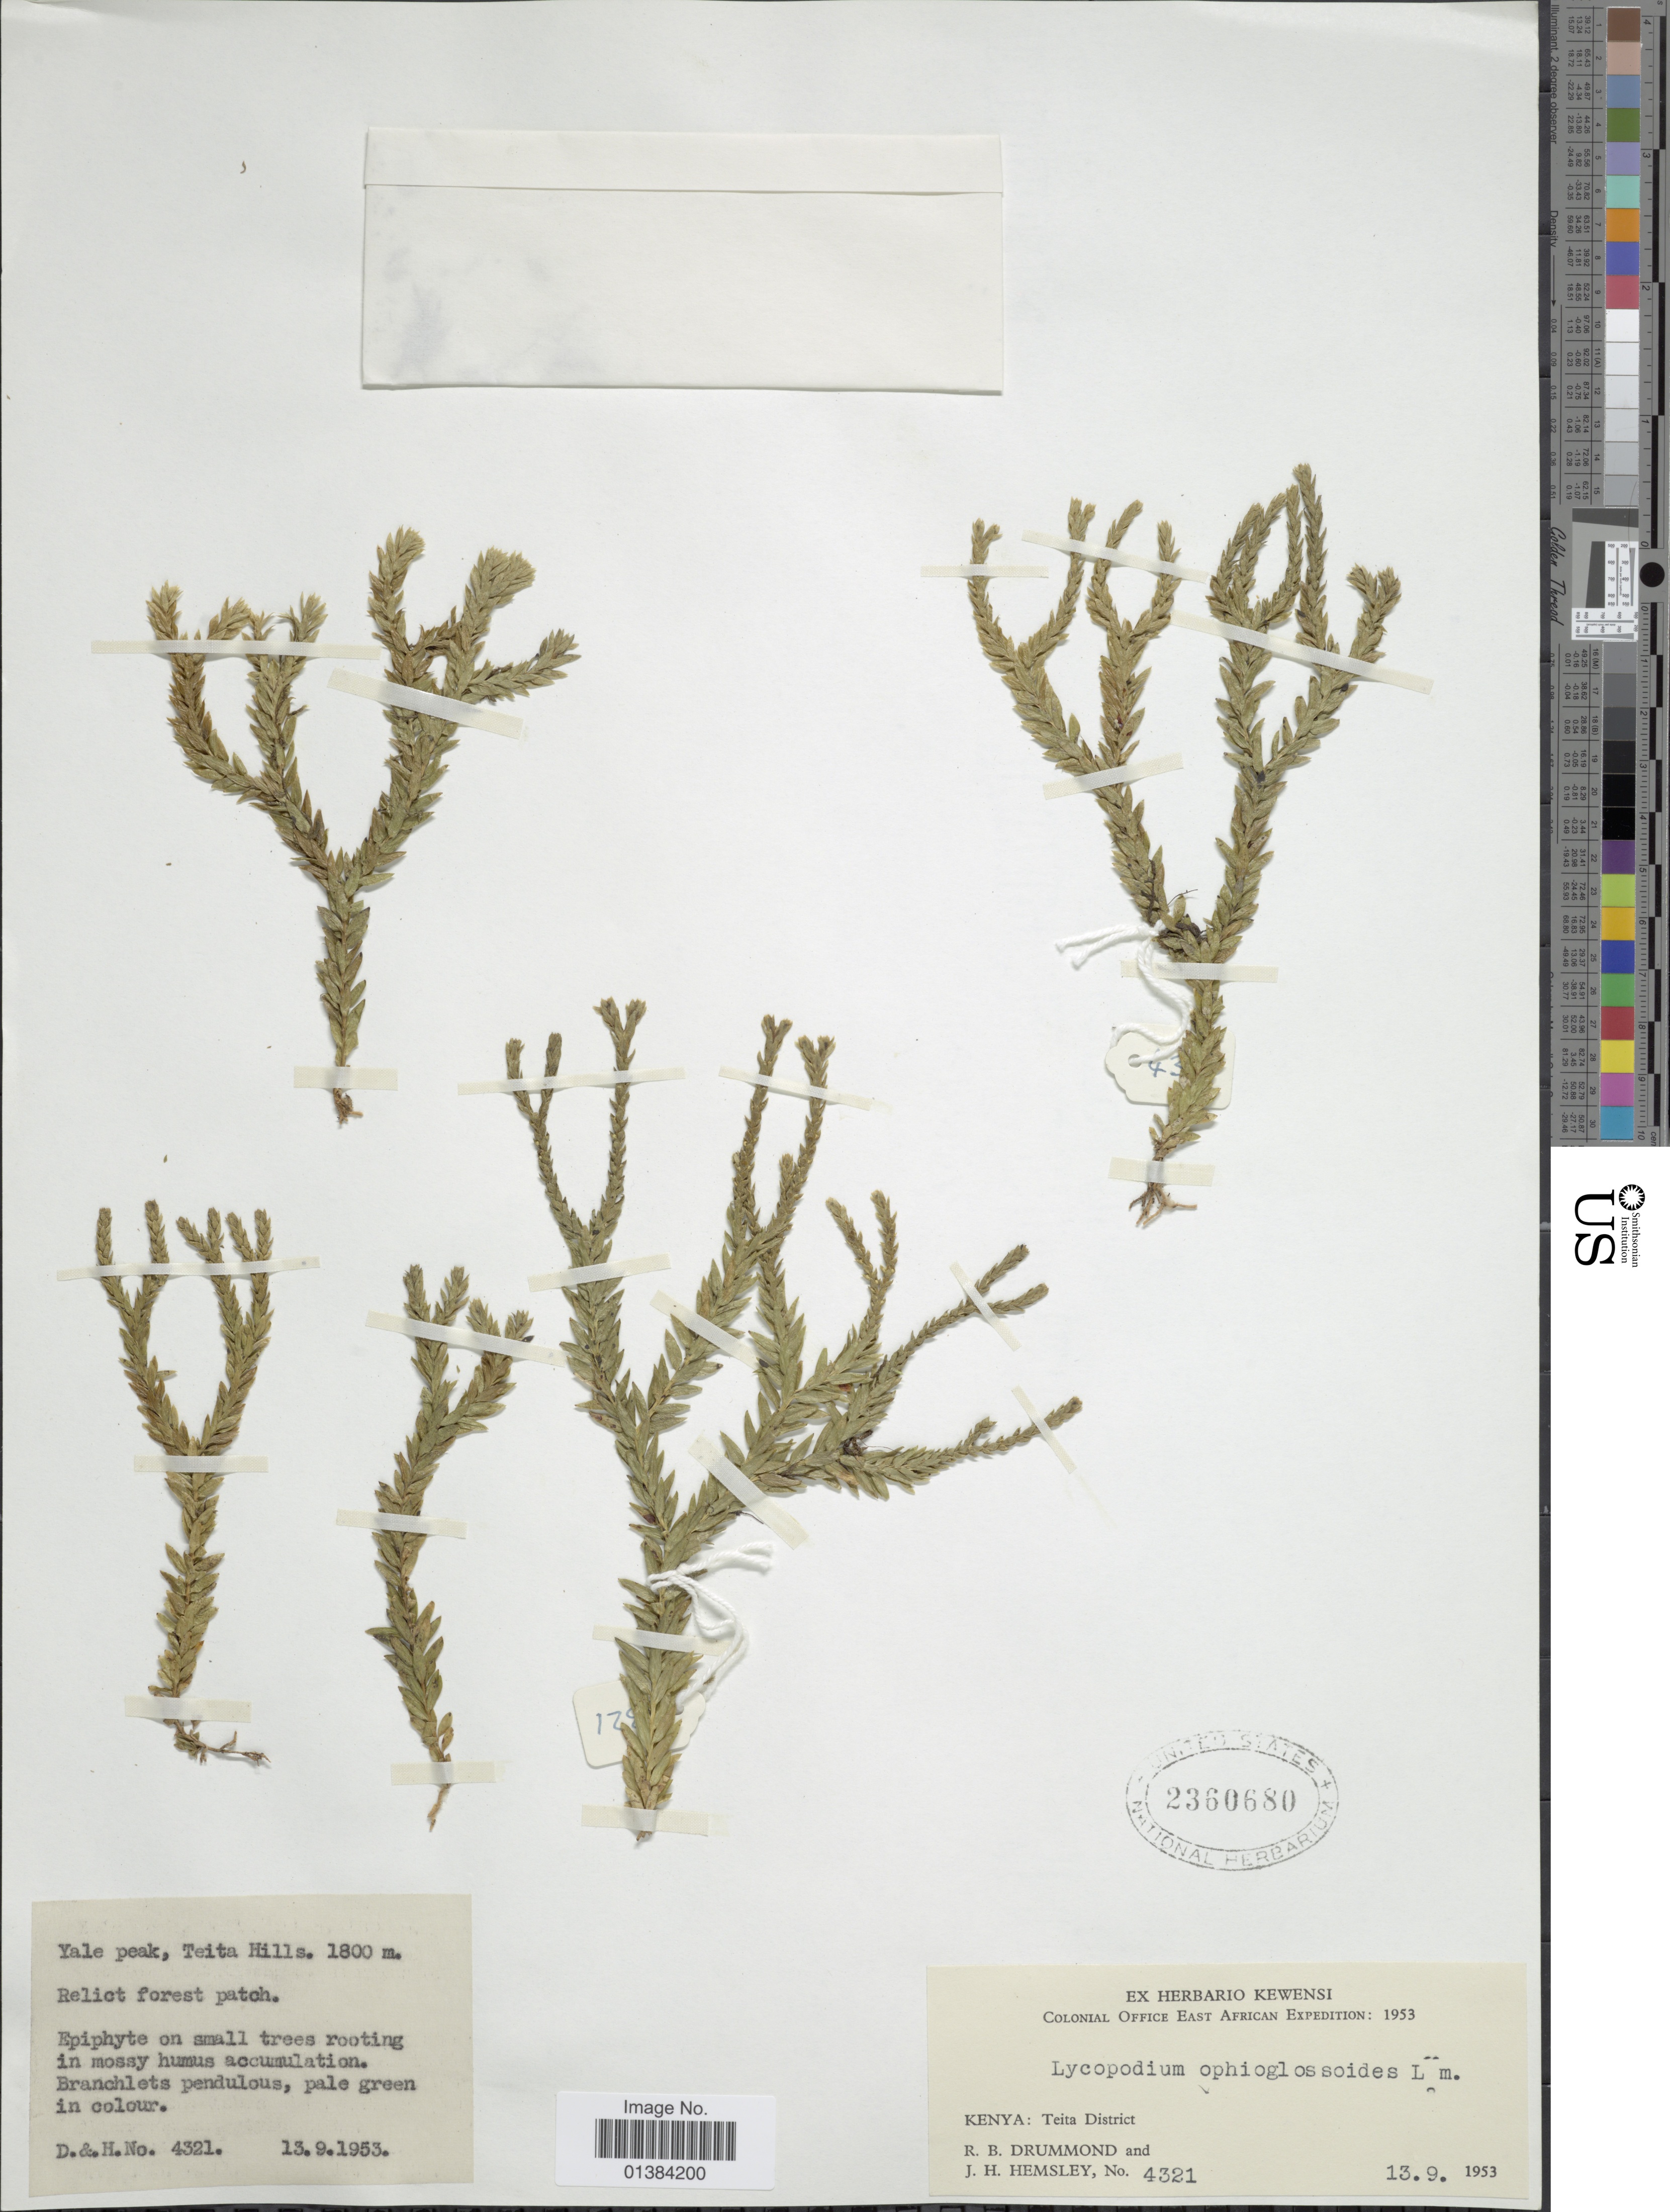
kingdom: Plantae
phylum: Tracheophyta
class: Lycopodiopsida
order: Lycopodiales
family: Lycopodiaceae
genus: Phlegmariurus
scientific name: Phlegmariurus ophioglossoides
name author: (Lam.) A. R. Field & Bostock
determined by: Field, A. R.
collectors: R. Drummond & J. H. Hemsley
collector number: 4321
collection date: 1953-09-13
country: Kenya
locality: Teita District. Yale peak.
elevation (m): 1800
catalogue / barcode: US 2360680